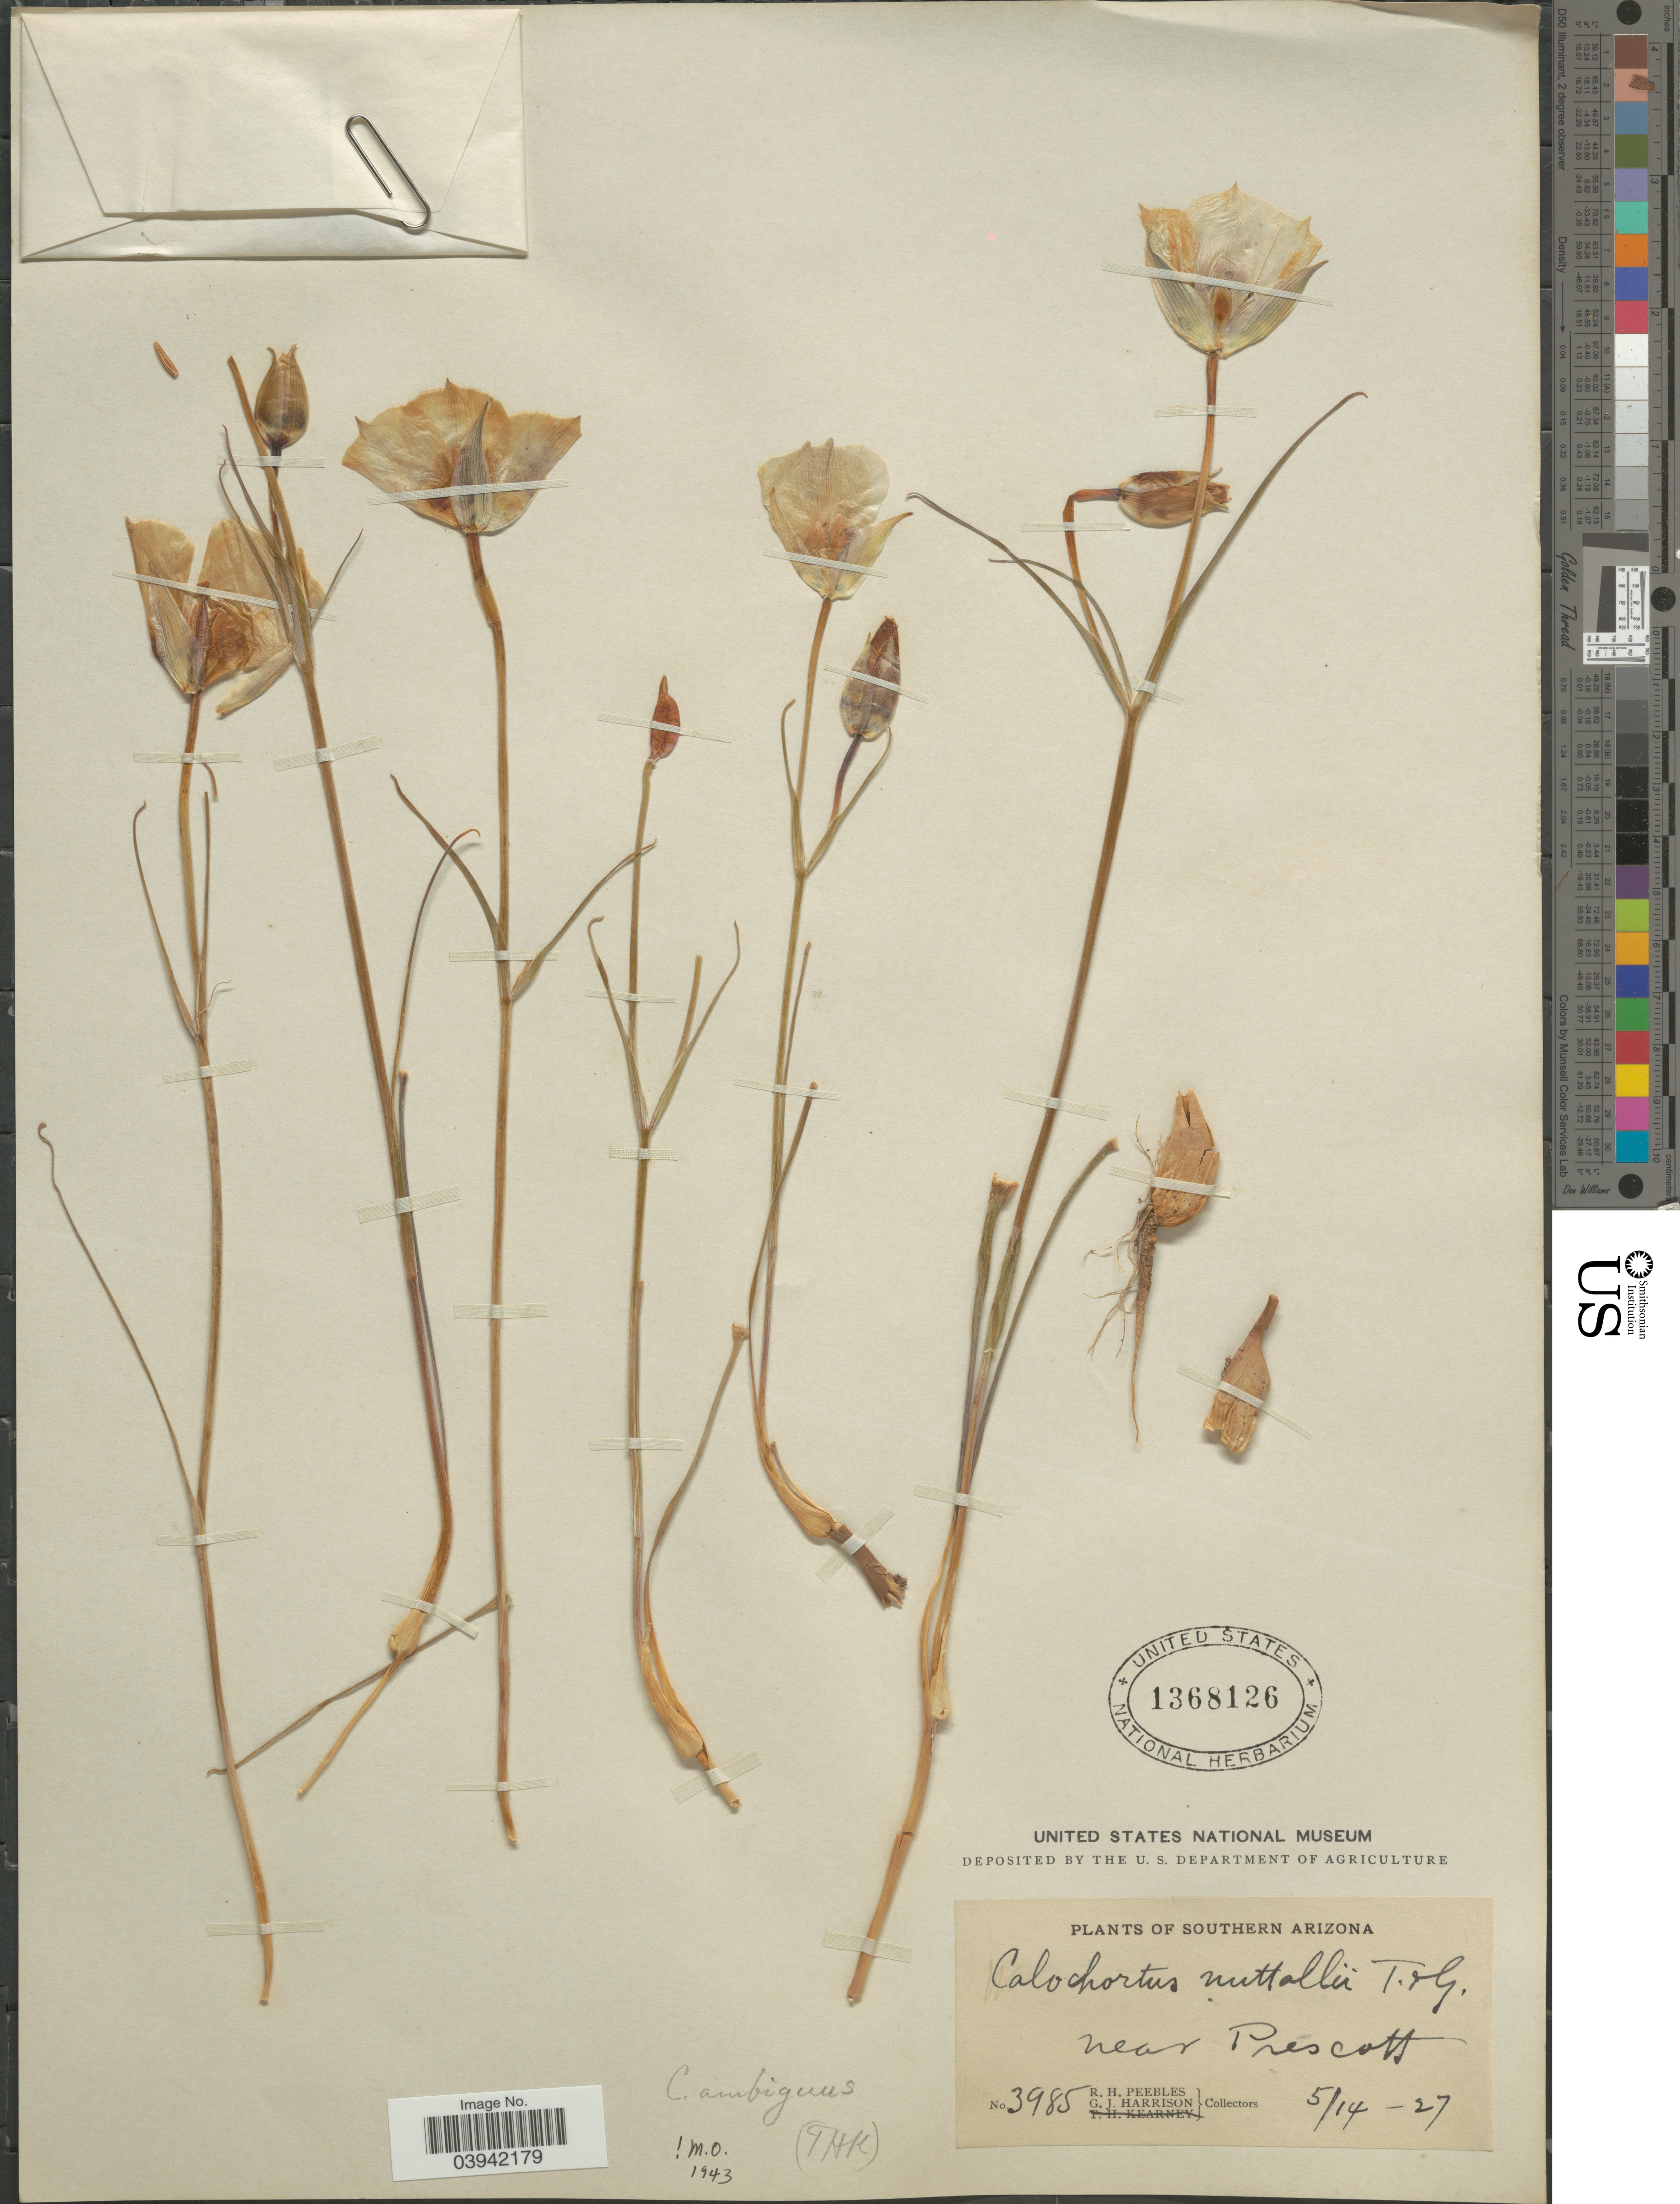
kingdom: Plantae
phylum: Tracheophyta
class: Liliopsida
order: Liliales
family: Liliaceae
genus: Calochortus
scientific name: Calochortus ambiguus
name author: (M.E. Jones) Ownbey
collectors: R. H. Peebles & G. J. Harrison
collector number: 3985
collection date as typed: Transcribed d/m/y: 14/5/27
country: United States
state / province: Arizona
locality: Southern Arizona. Near Prescott.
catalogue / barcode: US 1368126